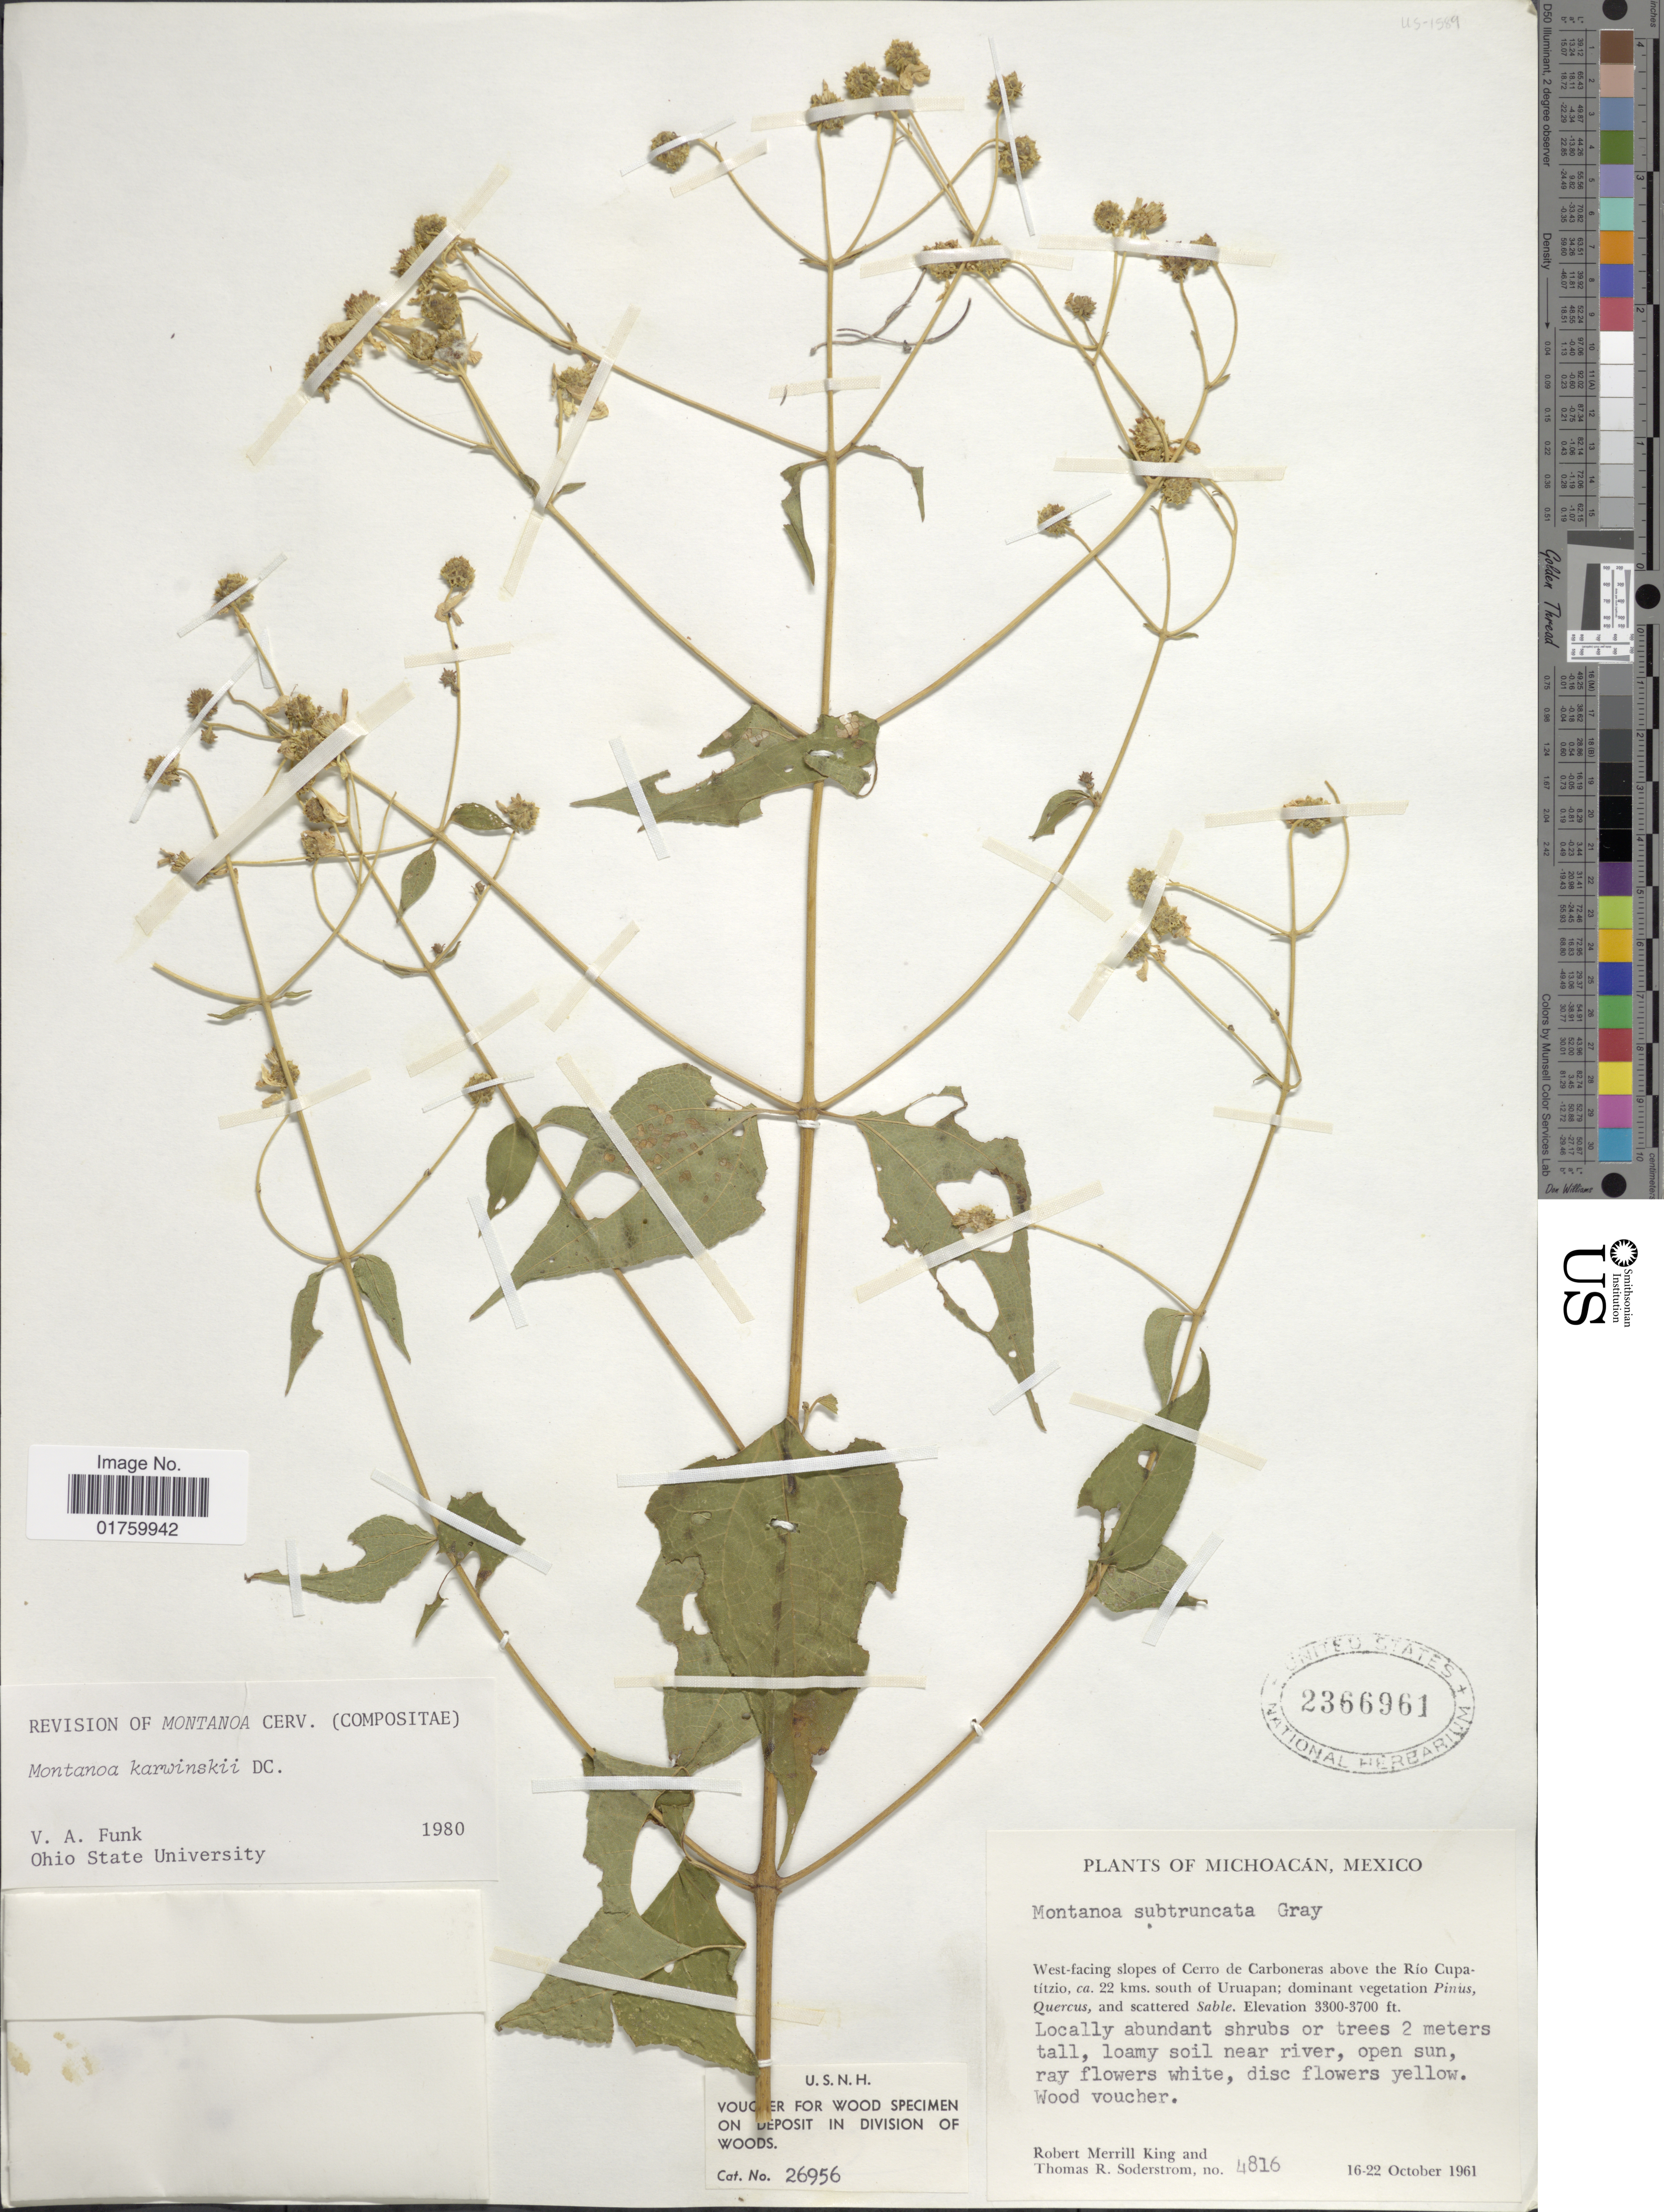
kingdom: Plantae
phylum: Tracheophyta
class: Magnoliopsida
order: Asterales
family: Asteraceae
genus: Montanoa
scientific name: Montanoa karwinskii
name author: DC.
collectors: R. M. King & T. R. Soderstrom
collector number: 4816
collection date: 1961-10-16/1961-10-22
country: Mexico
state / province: Michoacán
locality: West-facing slope of Cerro de Carboneras above the Rio Cupatitzio, ca. 22 kms. south of Uruapan, loamy soil near river.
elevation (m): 1006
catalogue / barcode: US 2366961